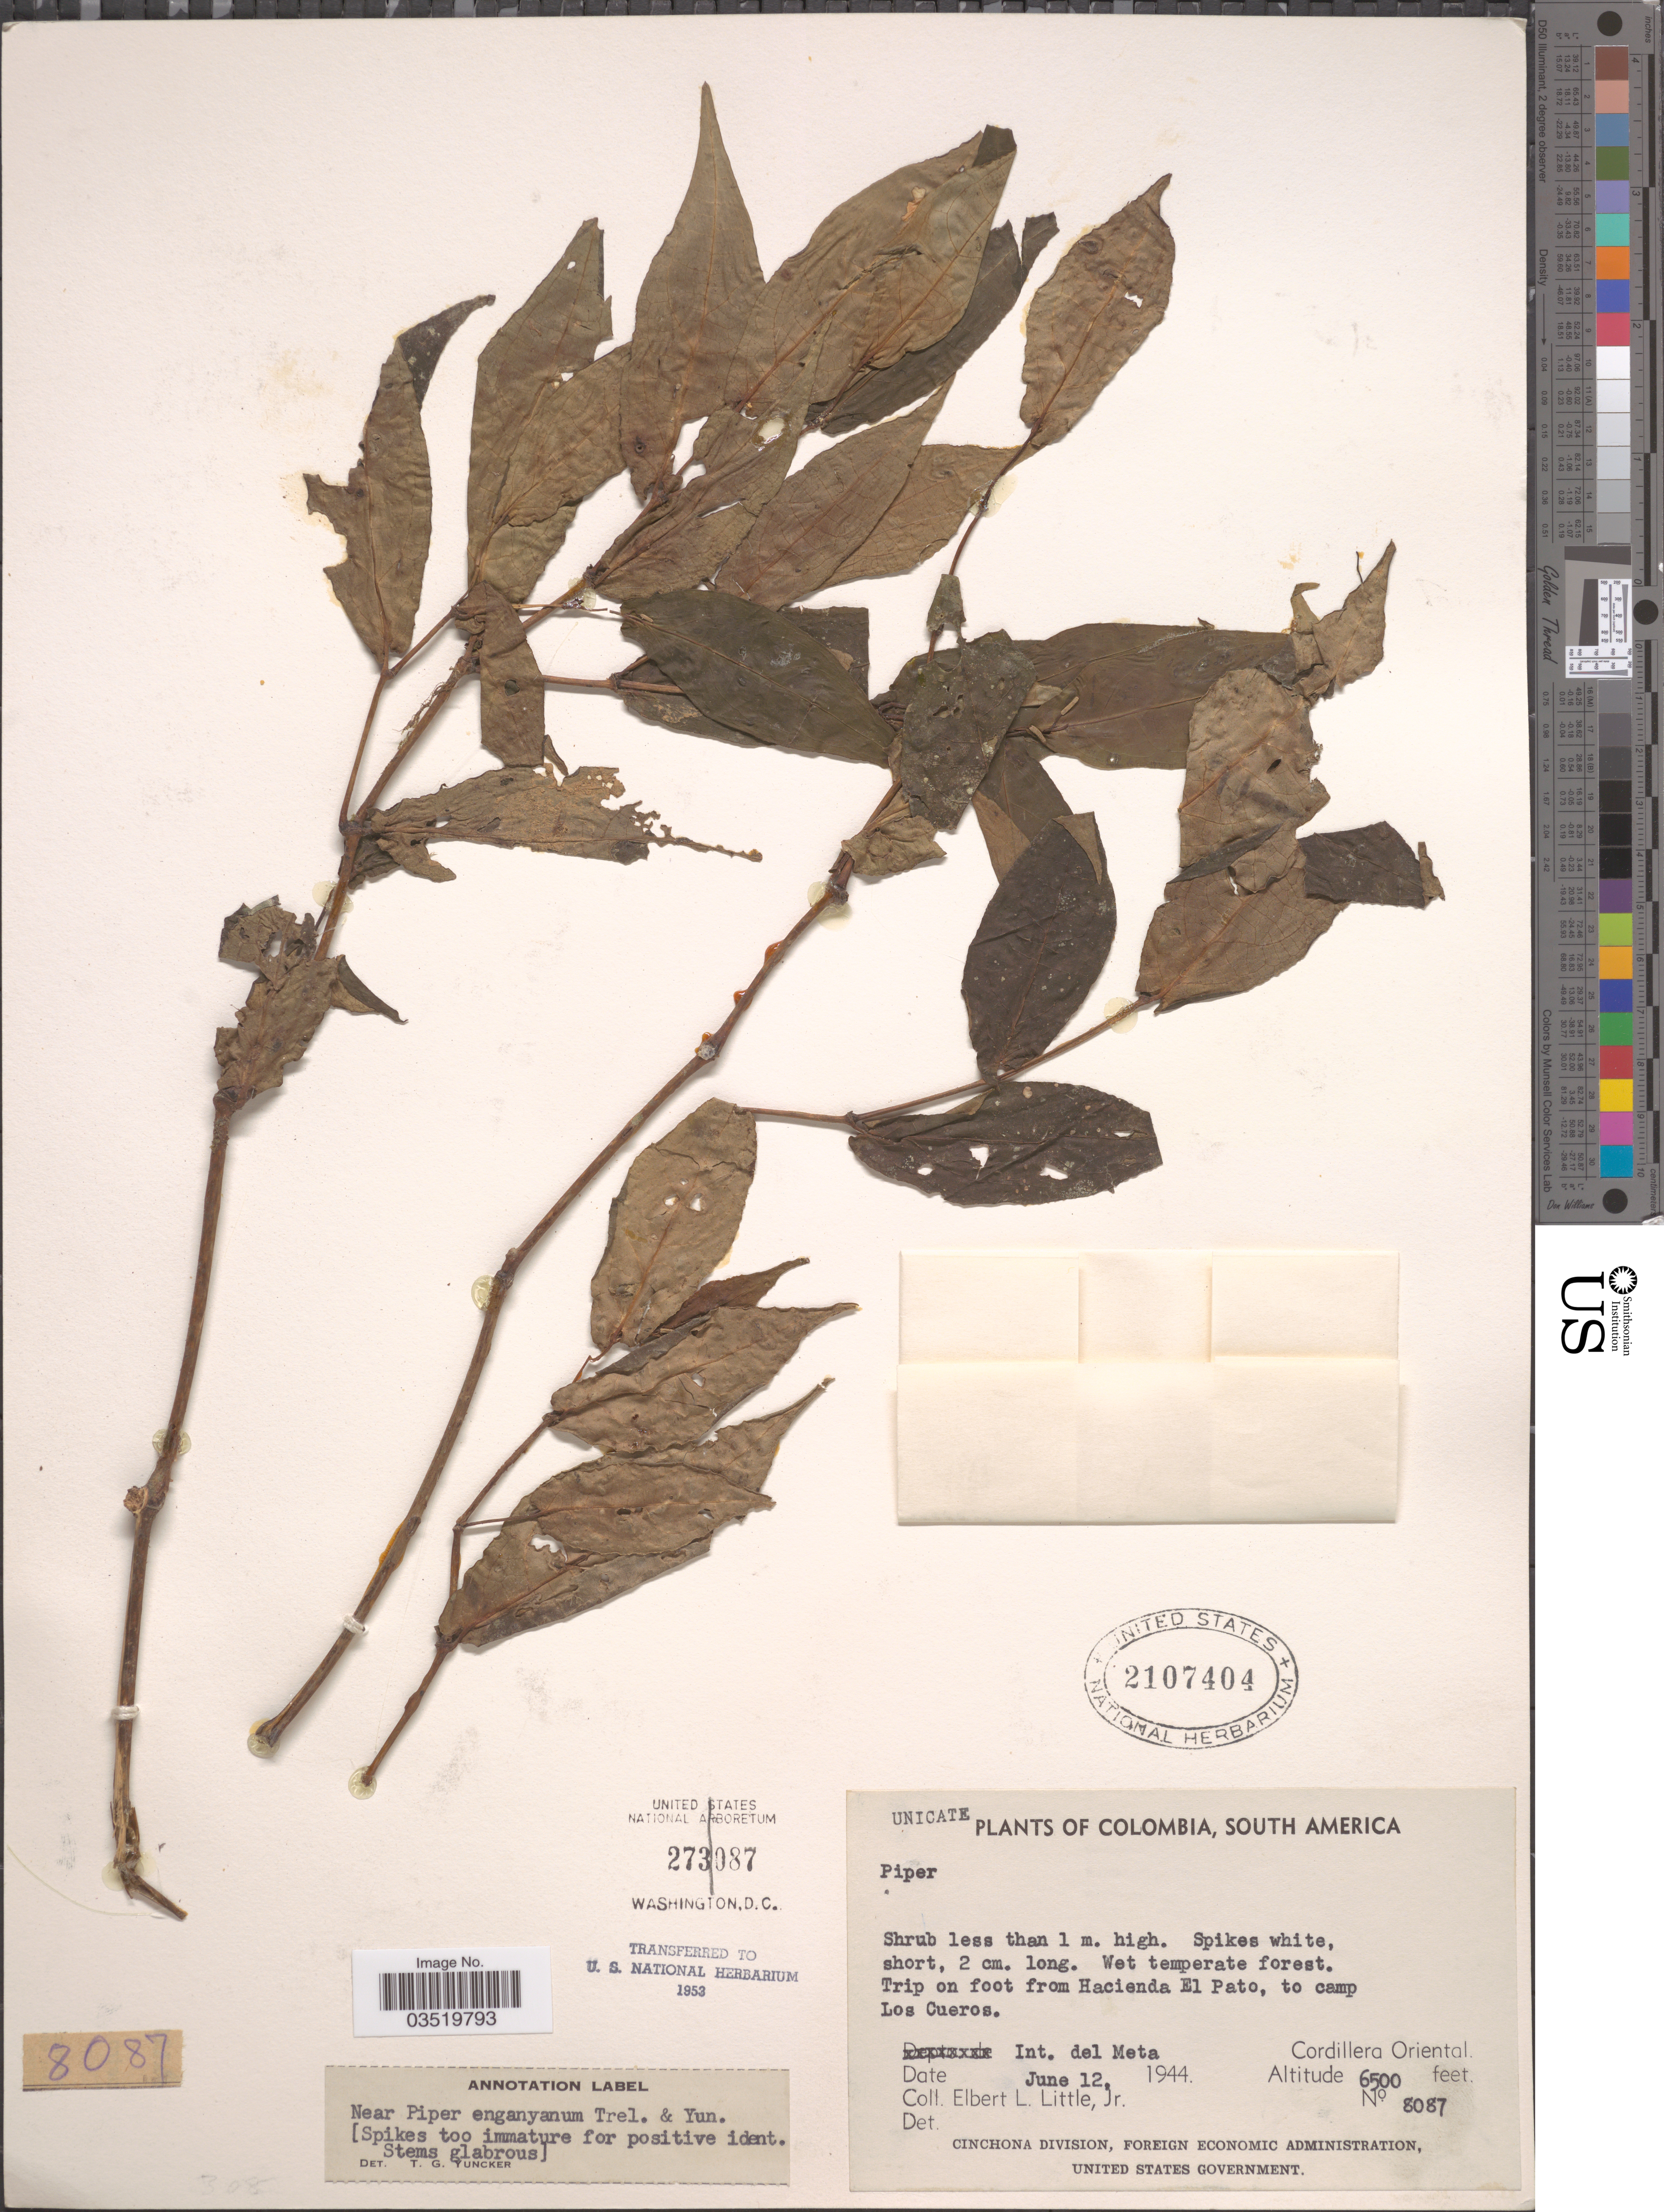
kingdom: Plantae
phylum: Tracheophyta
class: Magnoliopsida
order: Piperales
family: Piperaceae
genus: Piper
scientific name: Piper enganyanum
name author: Trel. & Yunck.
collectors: E. L. Little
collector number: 8087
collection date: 1944-06-12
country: Colombia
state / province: Meta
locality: Trip on foot from Hacienda El Pato, to camp Los Cueros. Int. del Meta. Cordillera Oriental.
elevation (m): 1981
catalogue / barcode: US 2107404